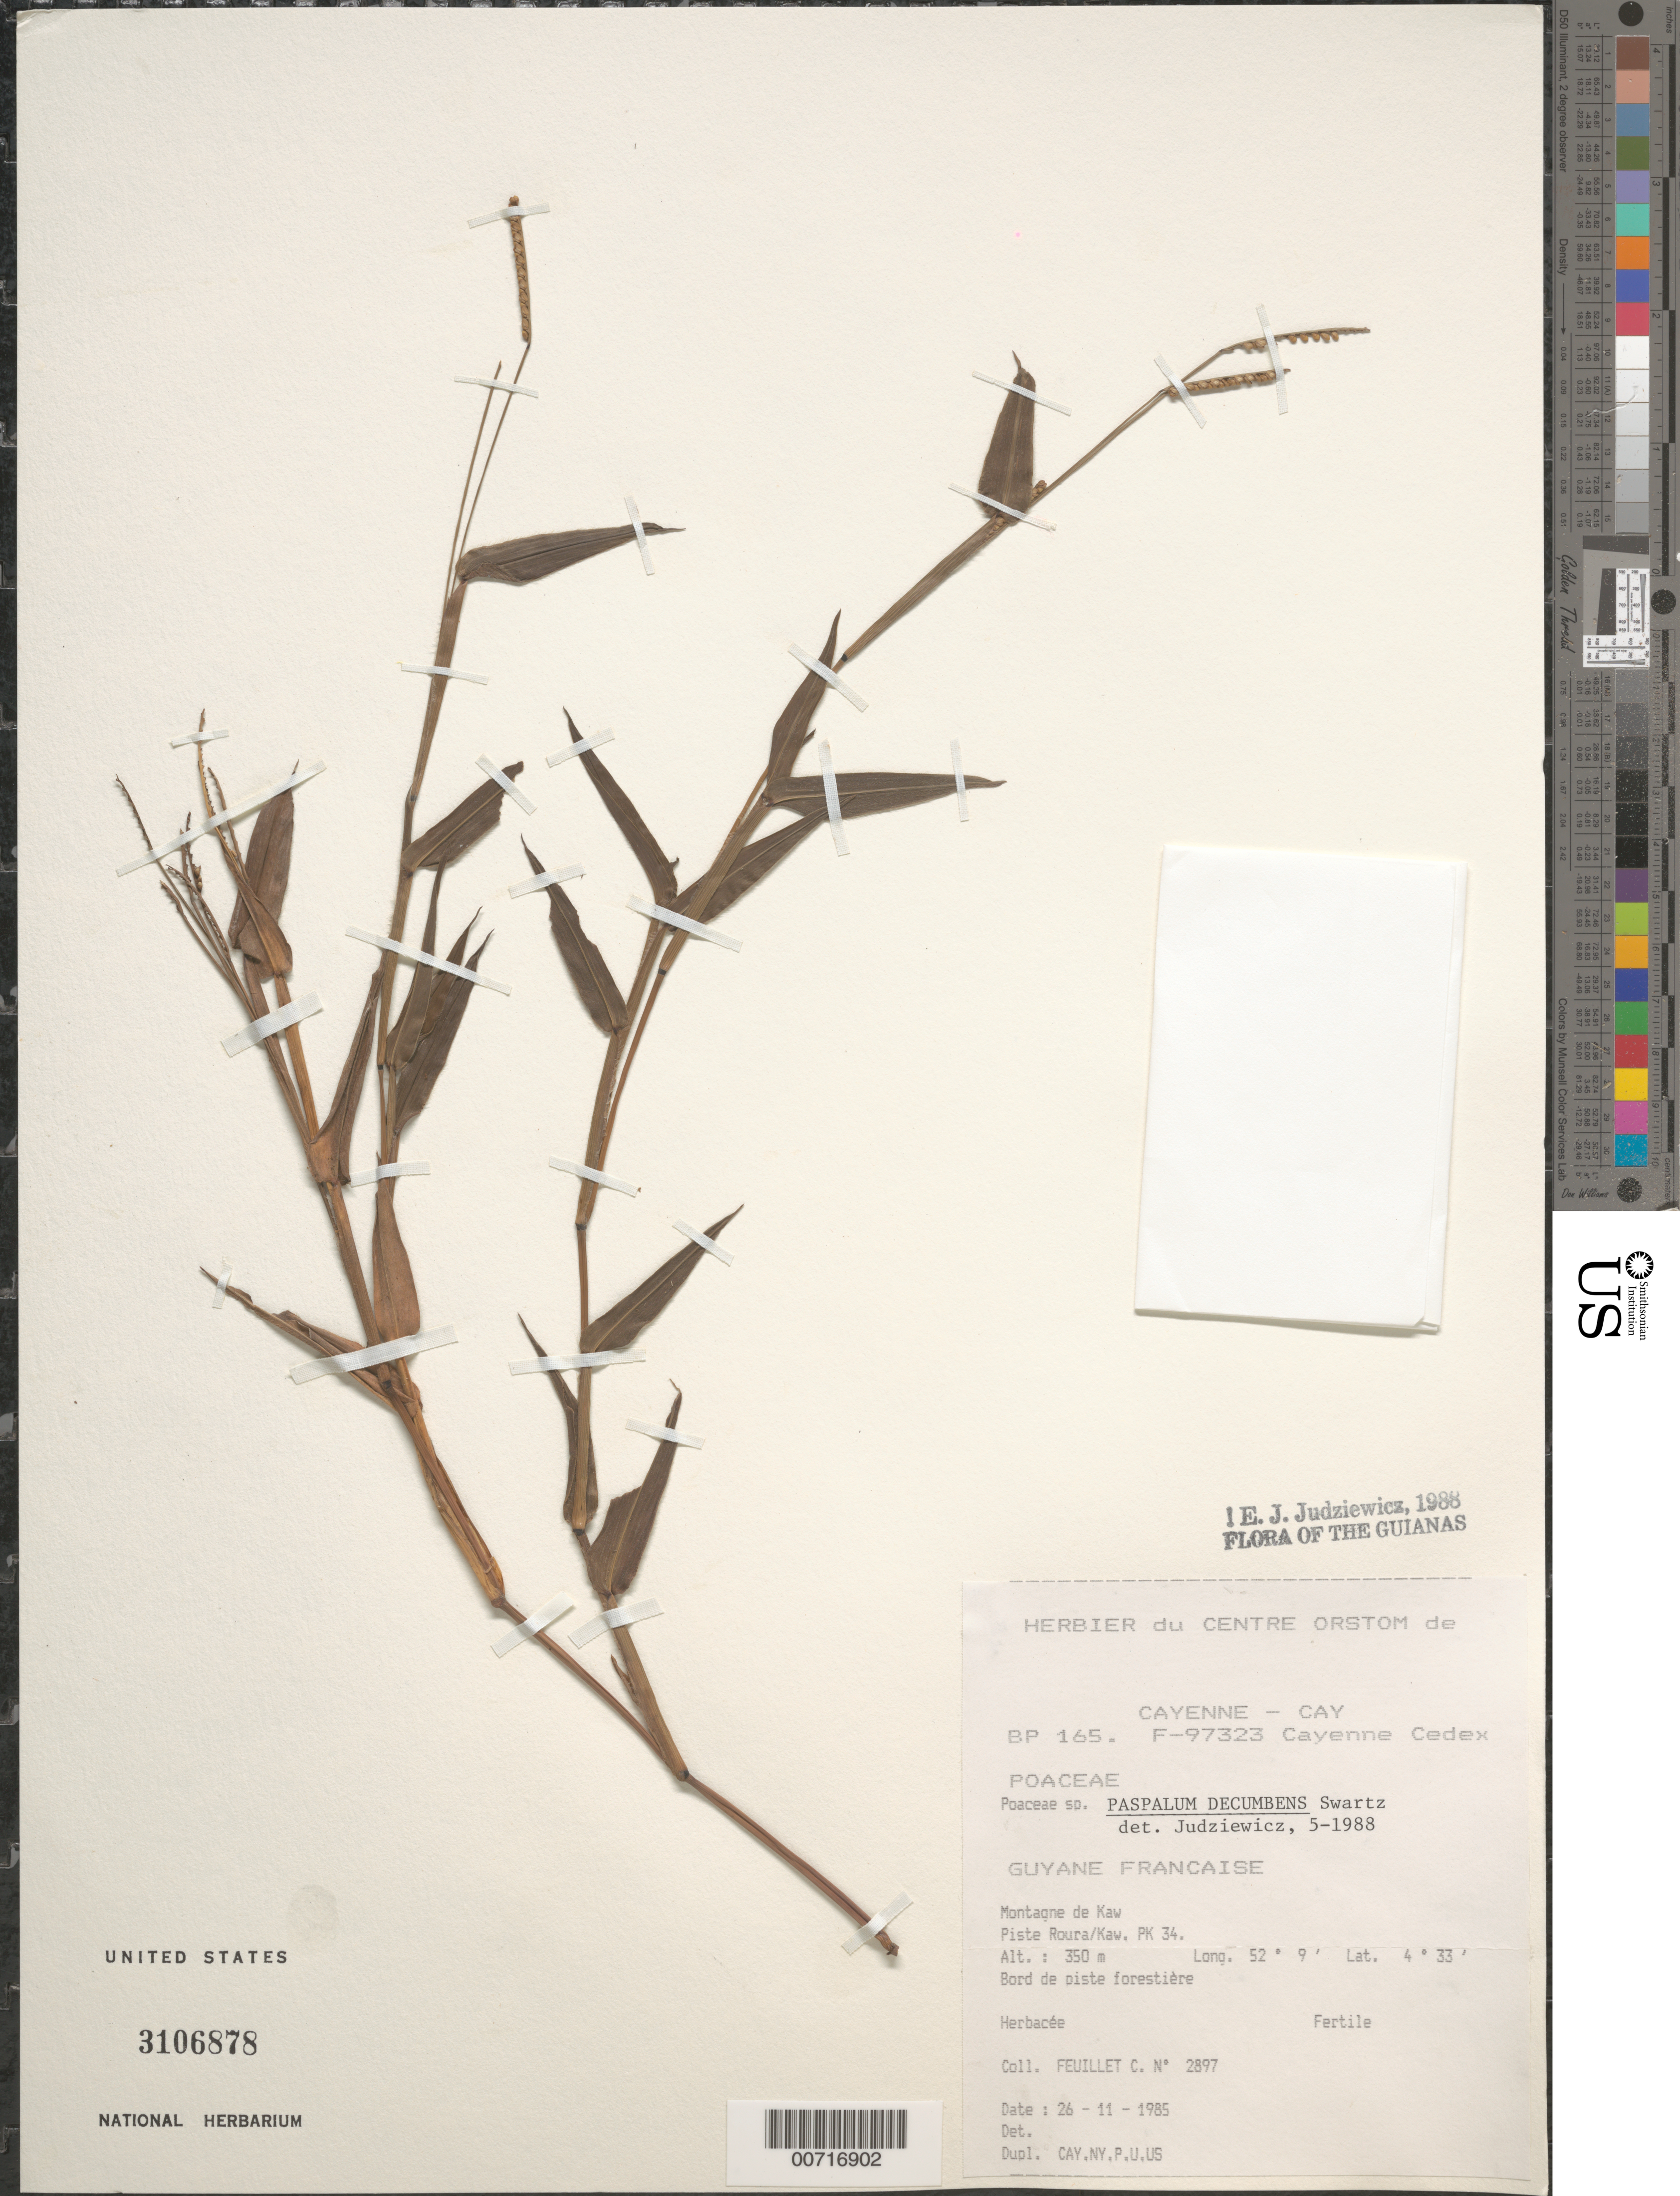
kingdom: Plantae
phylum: Tracheophyta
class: Liliopsida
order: Poales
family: Poaceae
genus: Paspalum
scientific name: Paspalum decumbens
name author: Sw.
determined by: Judziewicz, E. J.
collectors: C. Feuillet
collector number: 2897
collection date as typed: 26 Nov 1985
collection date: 1985-11-26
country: French Guiana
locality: Montagne de Kaw, Piste Roura/Kaw, PK 34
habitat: Along forest trail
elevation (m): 350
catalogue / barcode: US 3106878